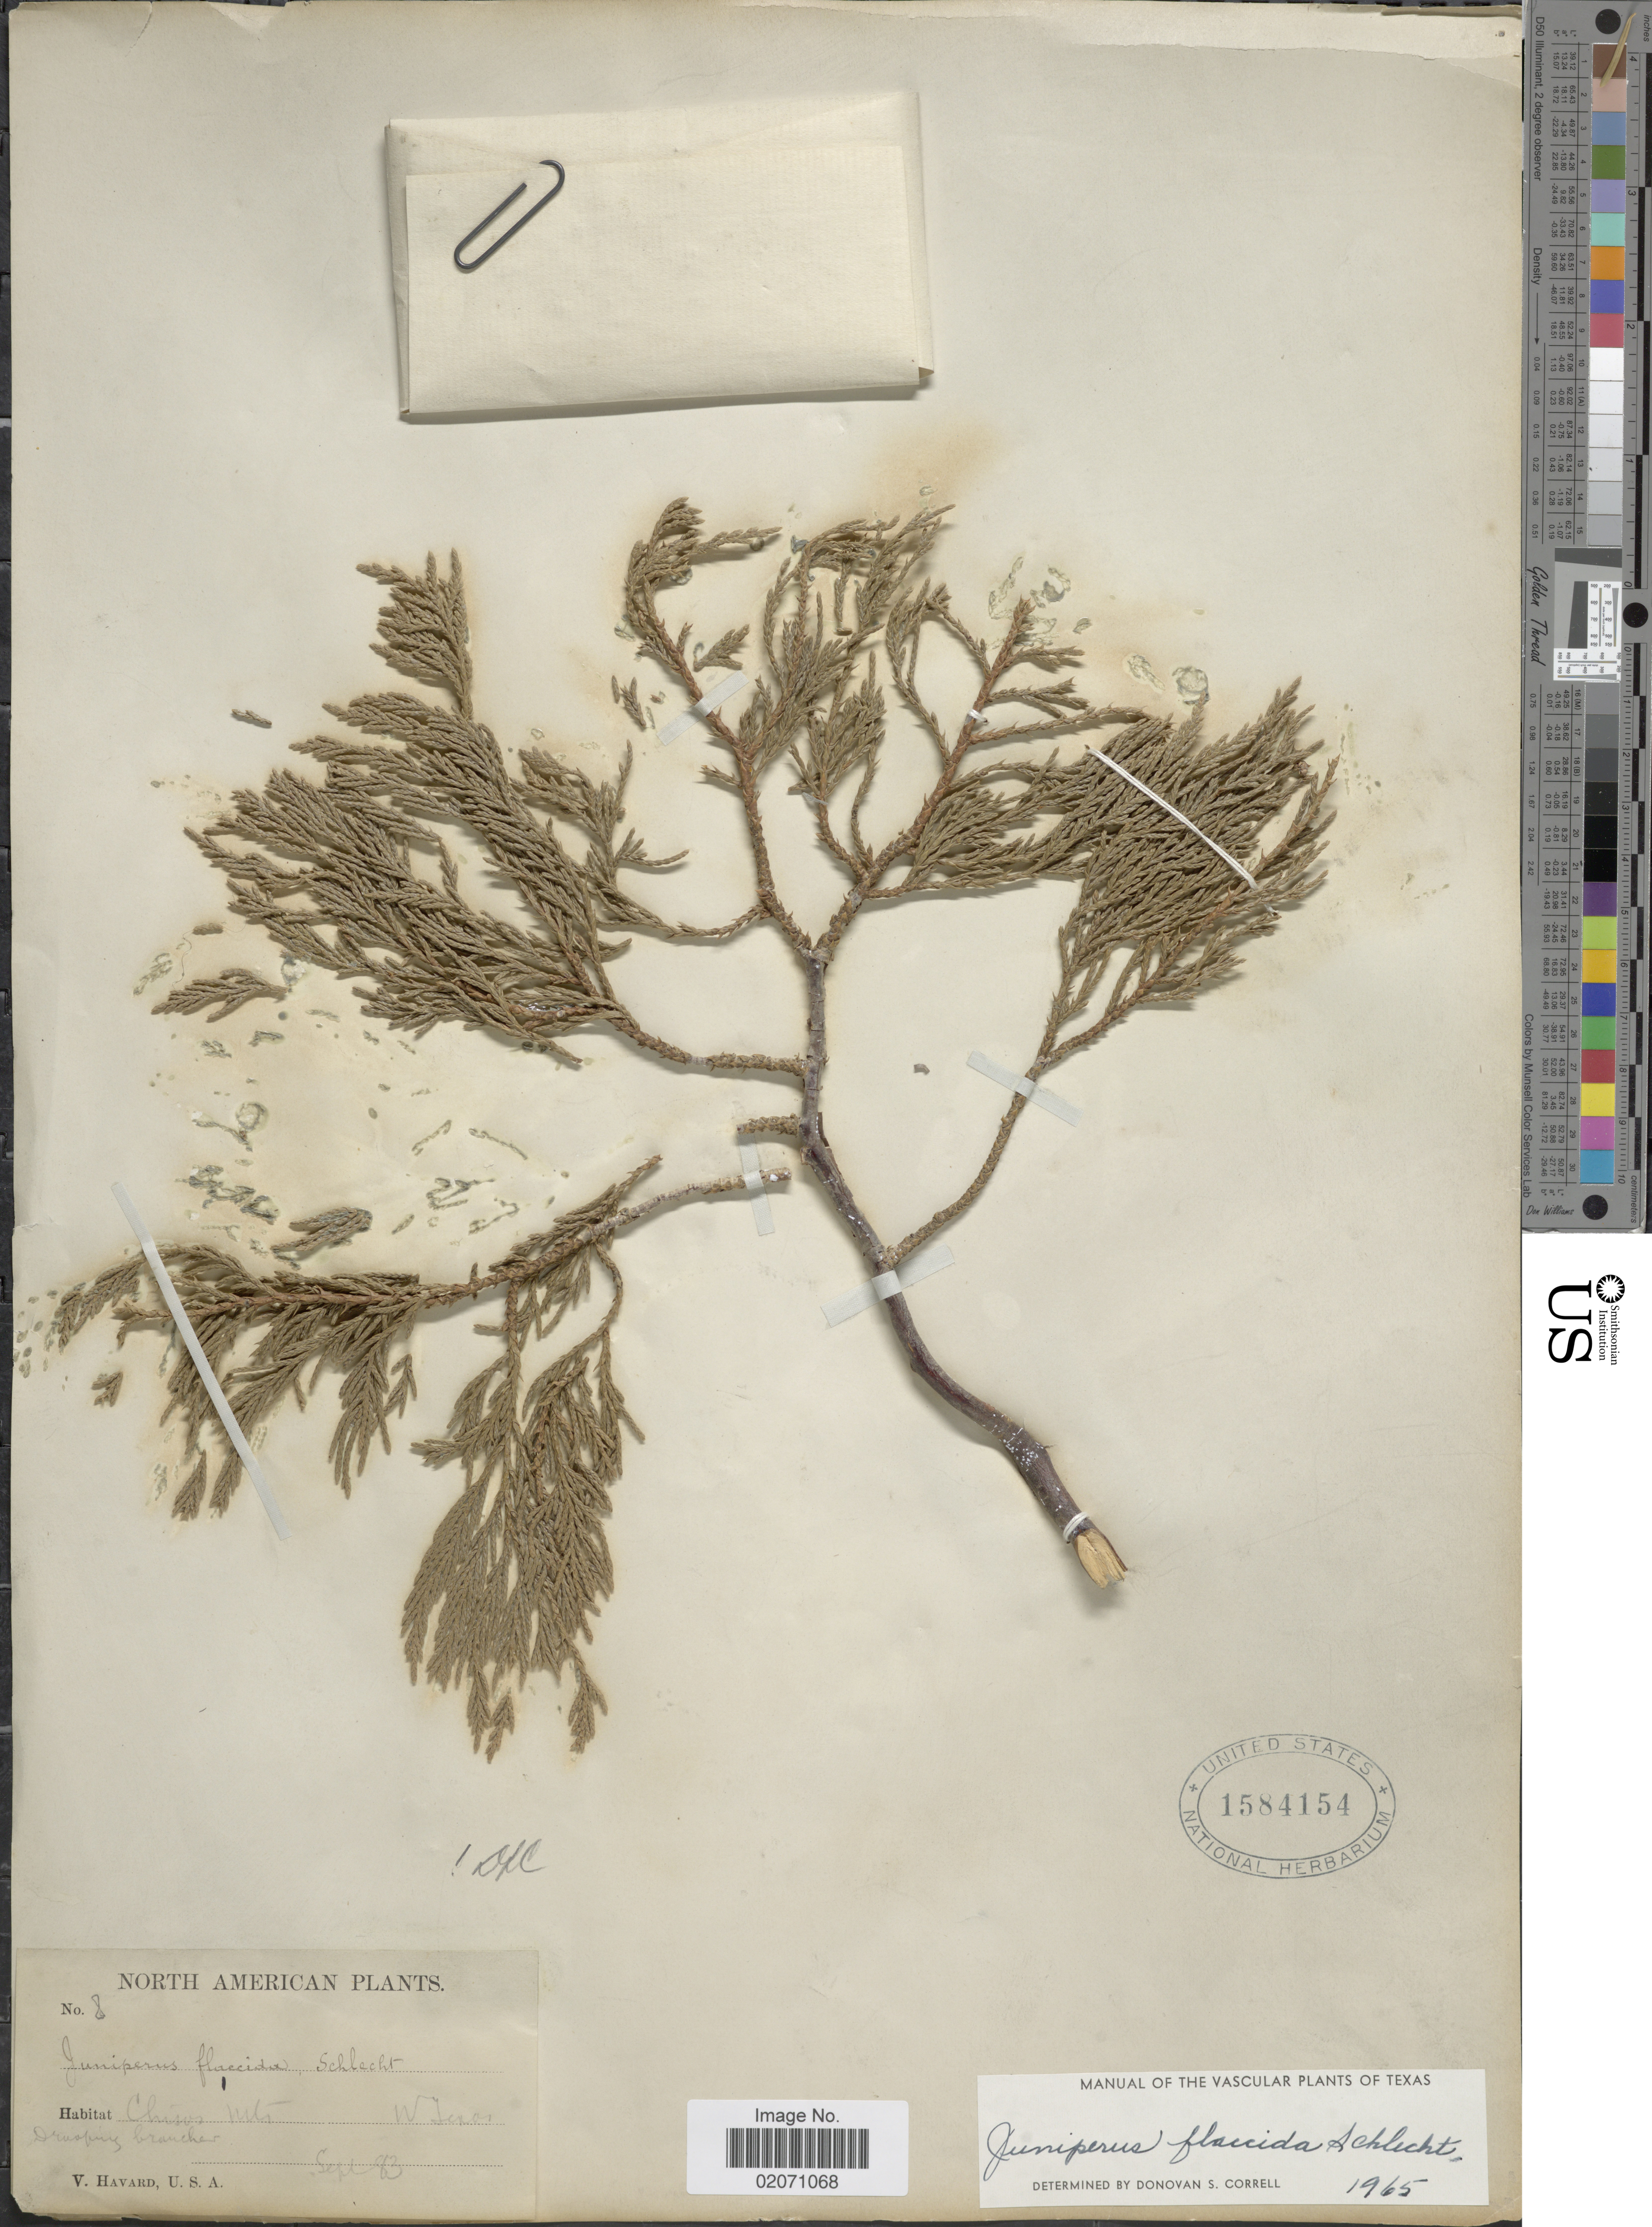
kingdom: Plantae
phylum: Tracheophyta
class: Pinopsida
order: Pinales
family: Cupressaceae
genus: Juniperus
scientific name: Juniperus flaccida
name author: Schltdl.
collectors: V. Havard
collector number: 8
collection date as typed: Transcribed d/m/y: /8/83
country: United States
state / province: Texas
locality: W. Texas, Chisos Mts.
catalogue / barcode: US 1584154